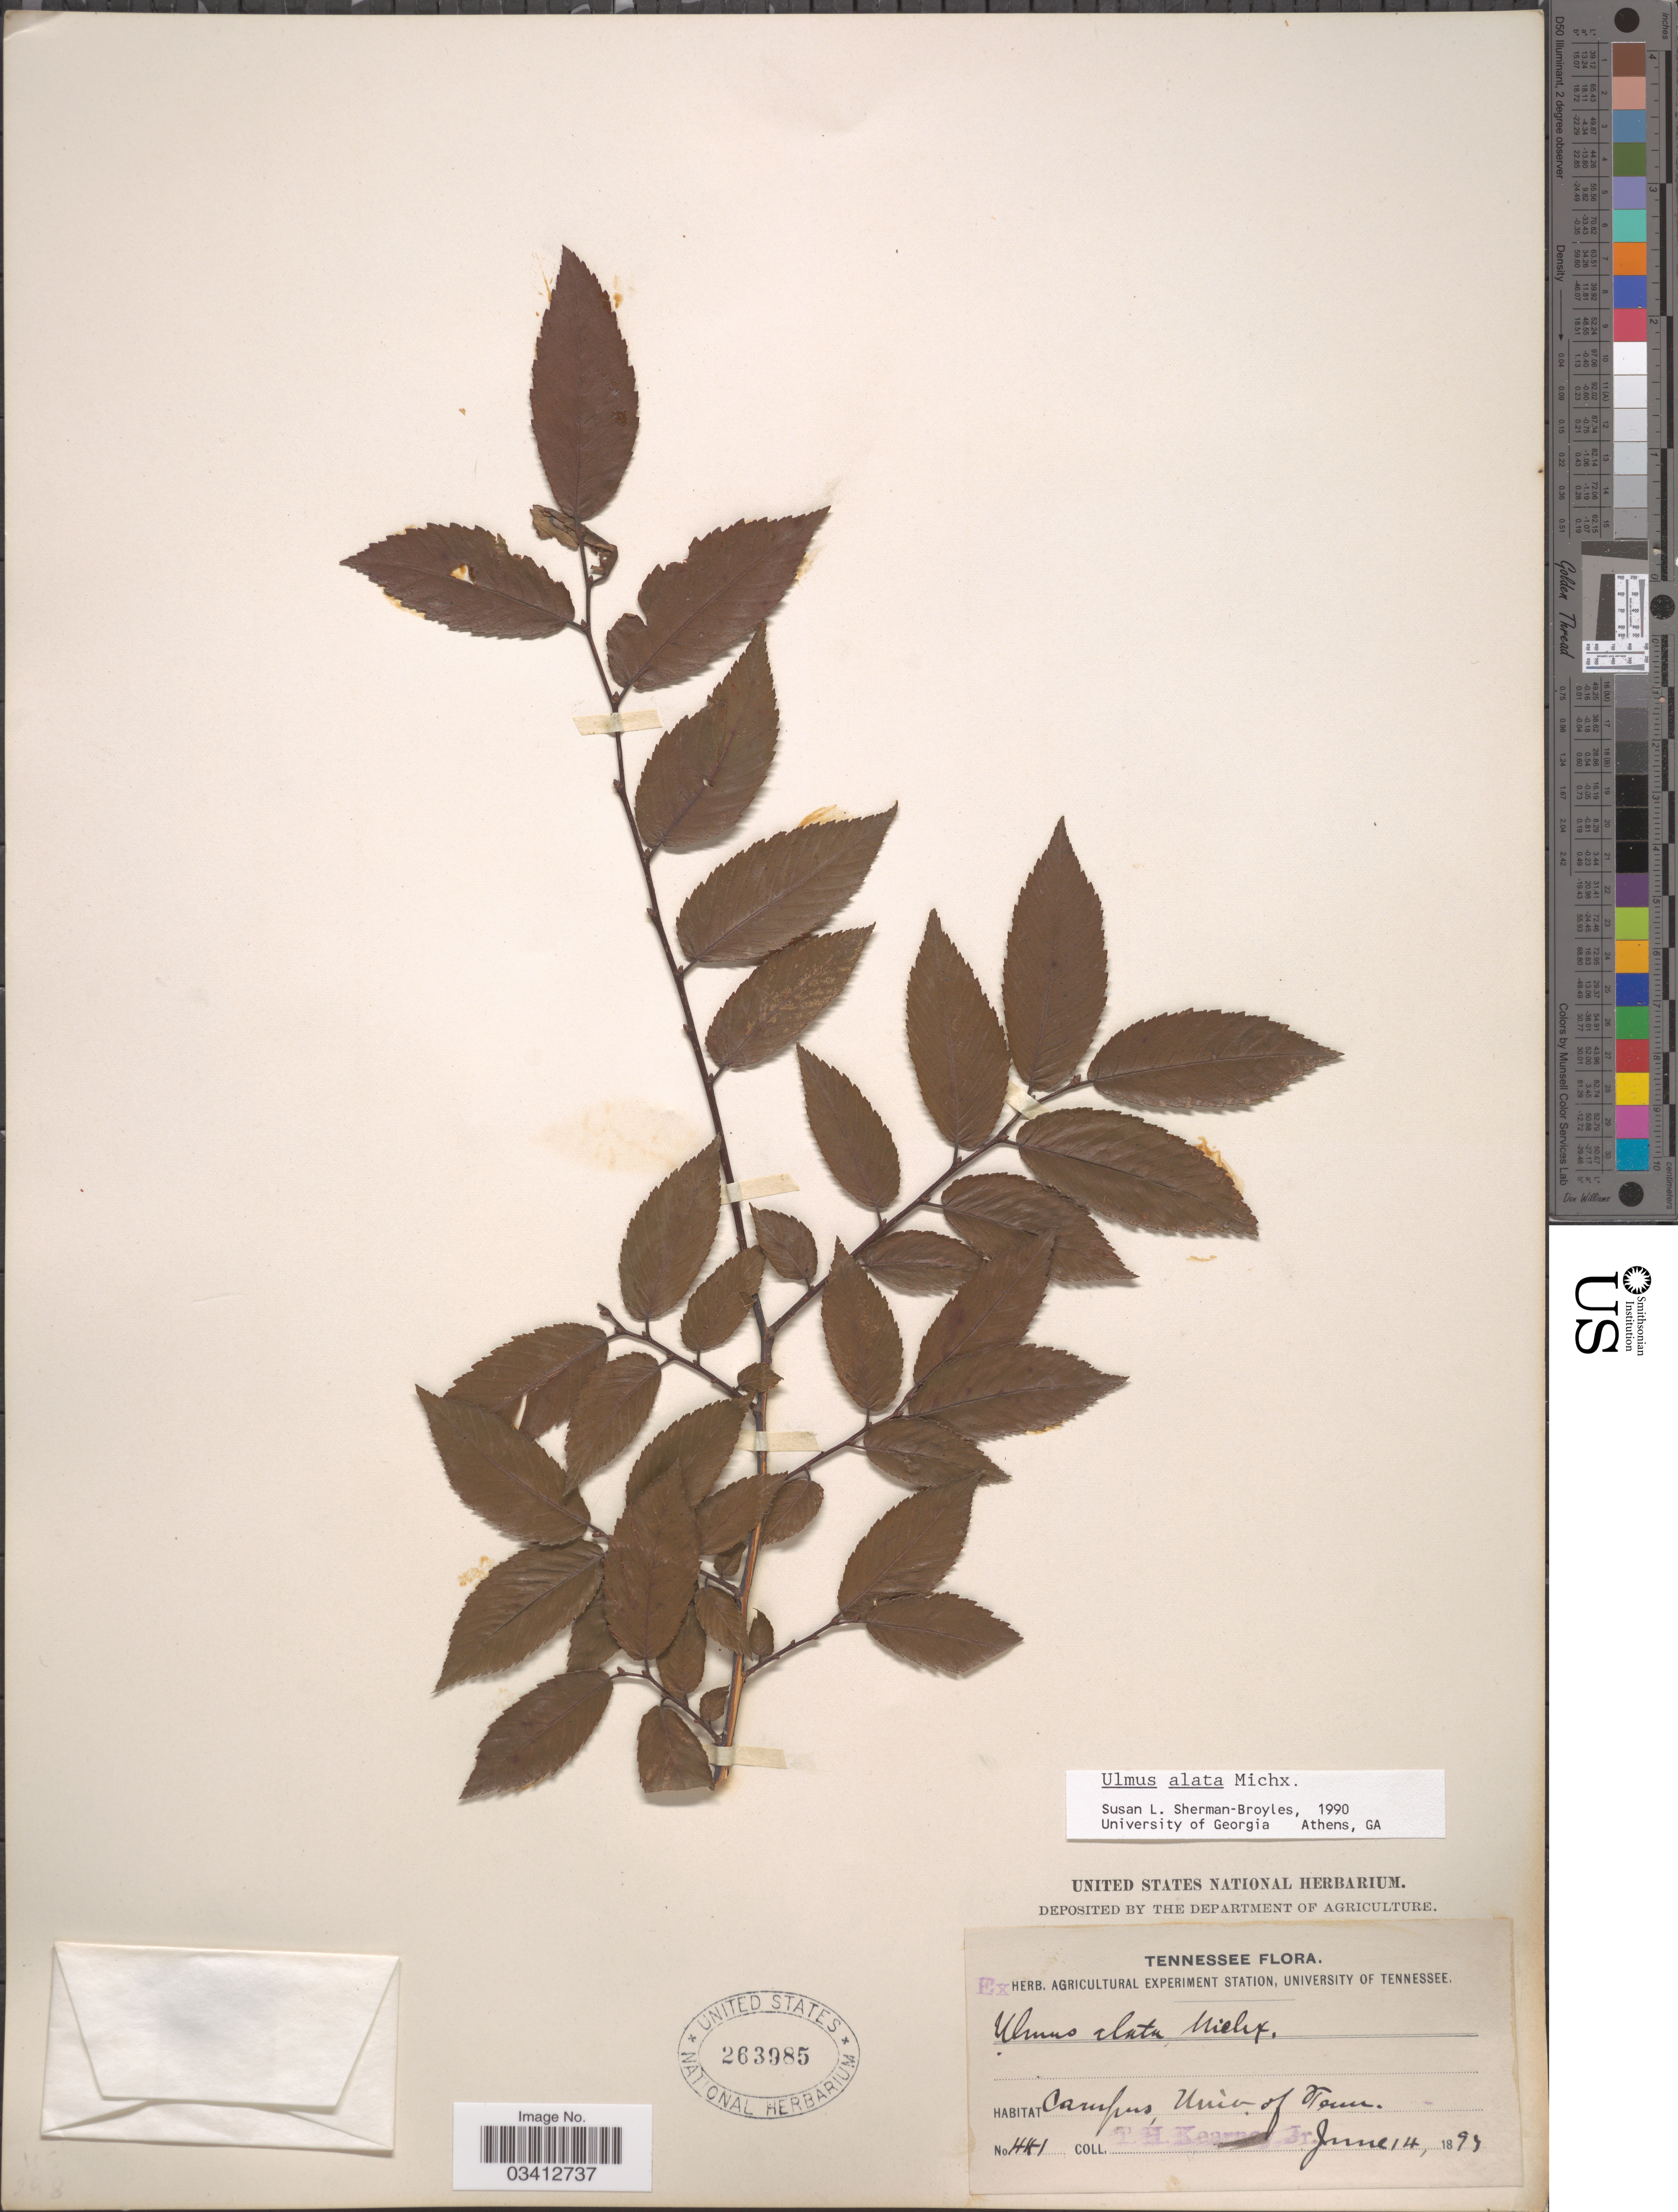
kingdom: Plantae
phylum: Tracheophyta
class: Magnoliopsida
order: Rosales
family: Ulmaceae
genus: Ulmus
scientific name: Ulmus alata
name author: Michx.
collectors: T. H. Kearney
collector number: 441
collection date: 1893-06-14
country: United States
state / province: Tennessee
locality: Campus, Univ. of Tenn.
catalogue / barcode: US 263985